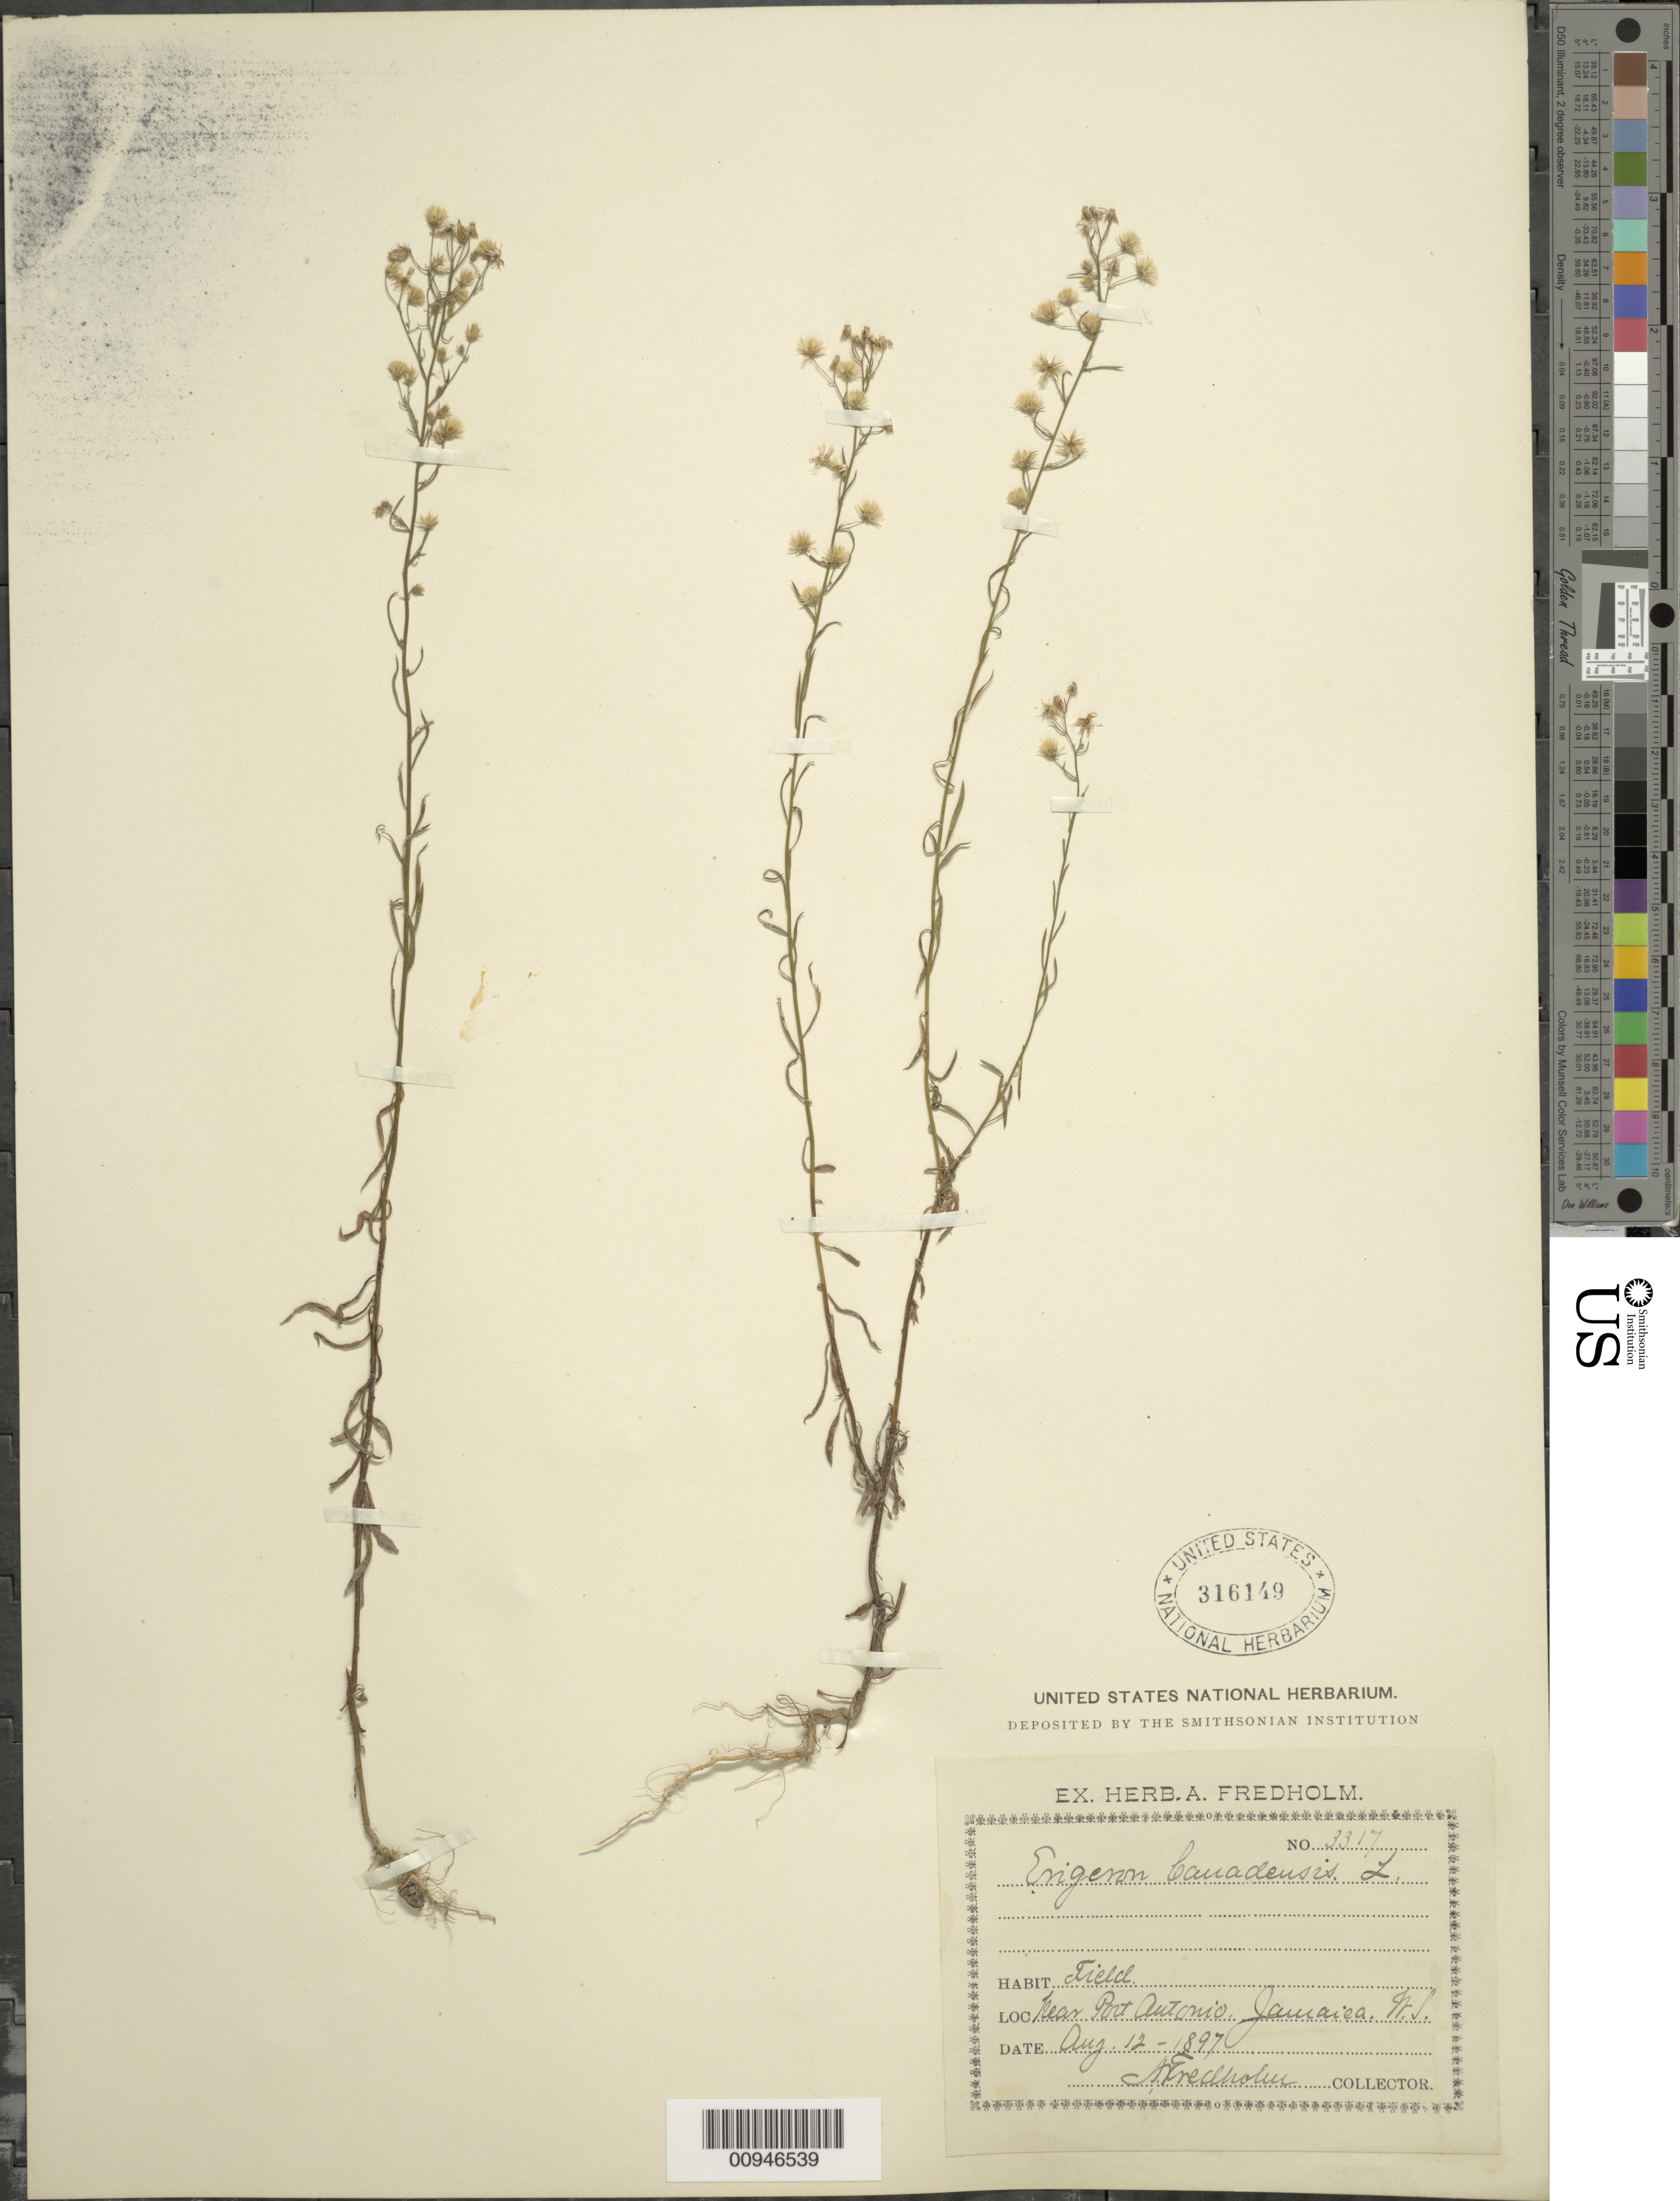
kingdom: Plantae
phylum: Tracheophyta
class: Magnoliopsida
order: Asterales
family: Asteraceae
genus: Conyza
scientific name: Conyza canadensis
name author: (L.) Cronq.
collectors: A. Fredholm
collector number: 3317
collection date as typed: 12 Aug 1897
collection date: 1897-08-12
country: Jamaica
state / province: Portland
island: Jamaica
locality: Near Port Antonio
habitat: Field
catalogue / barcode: US 316149